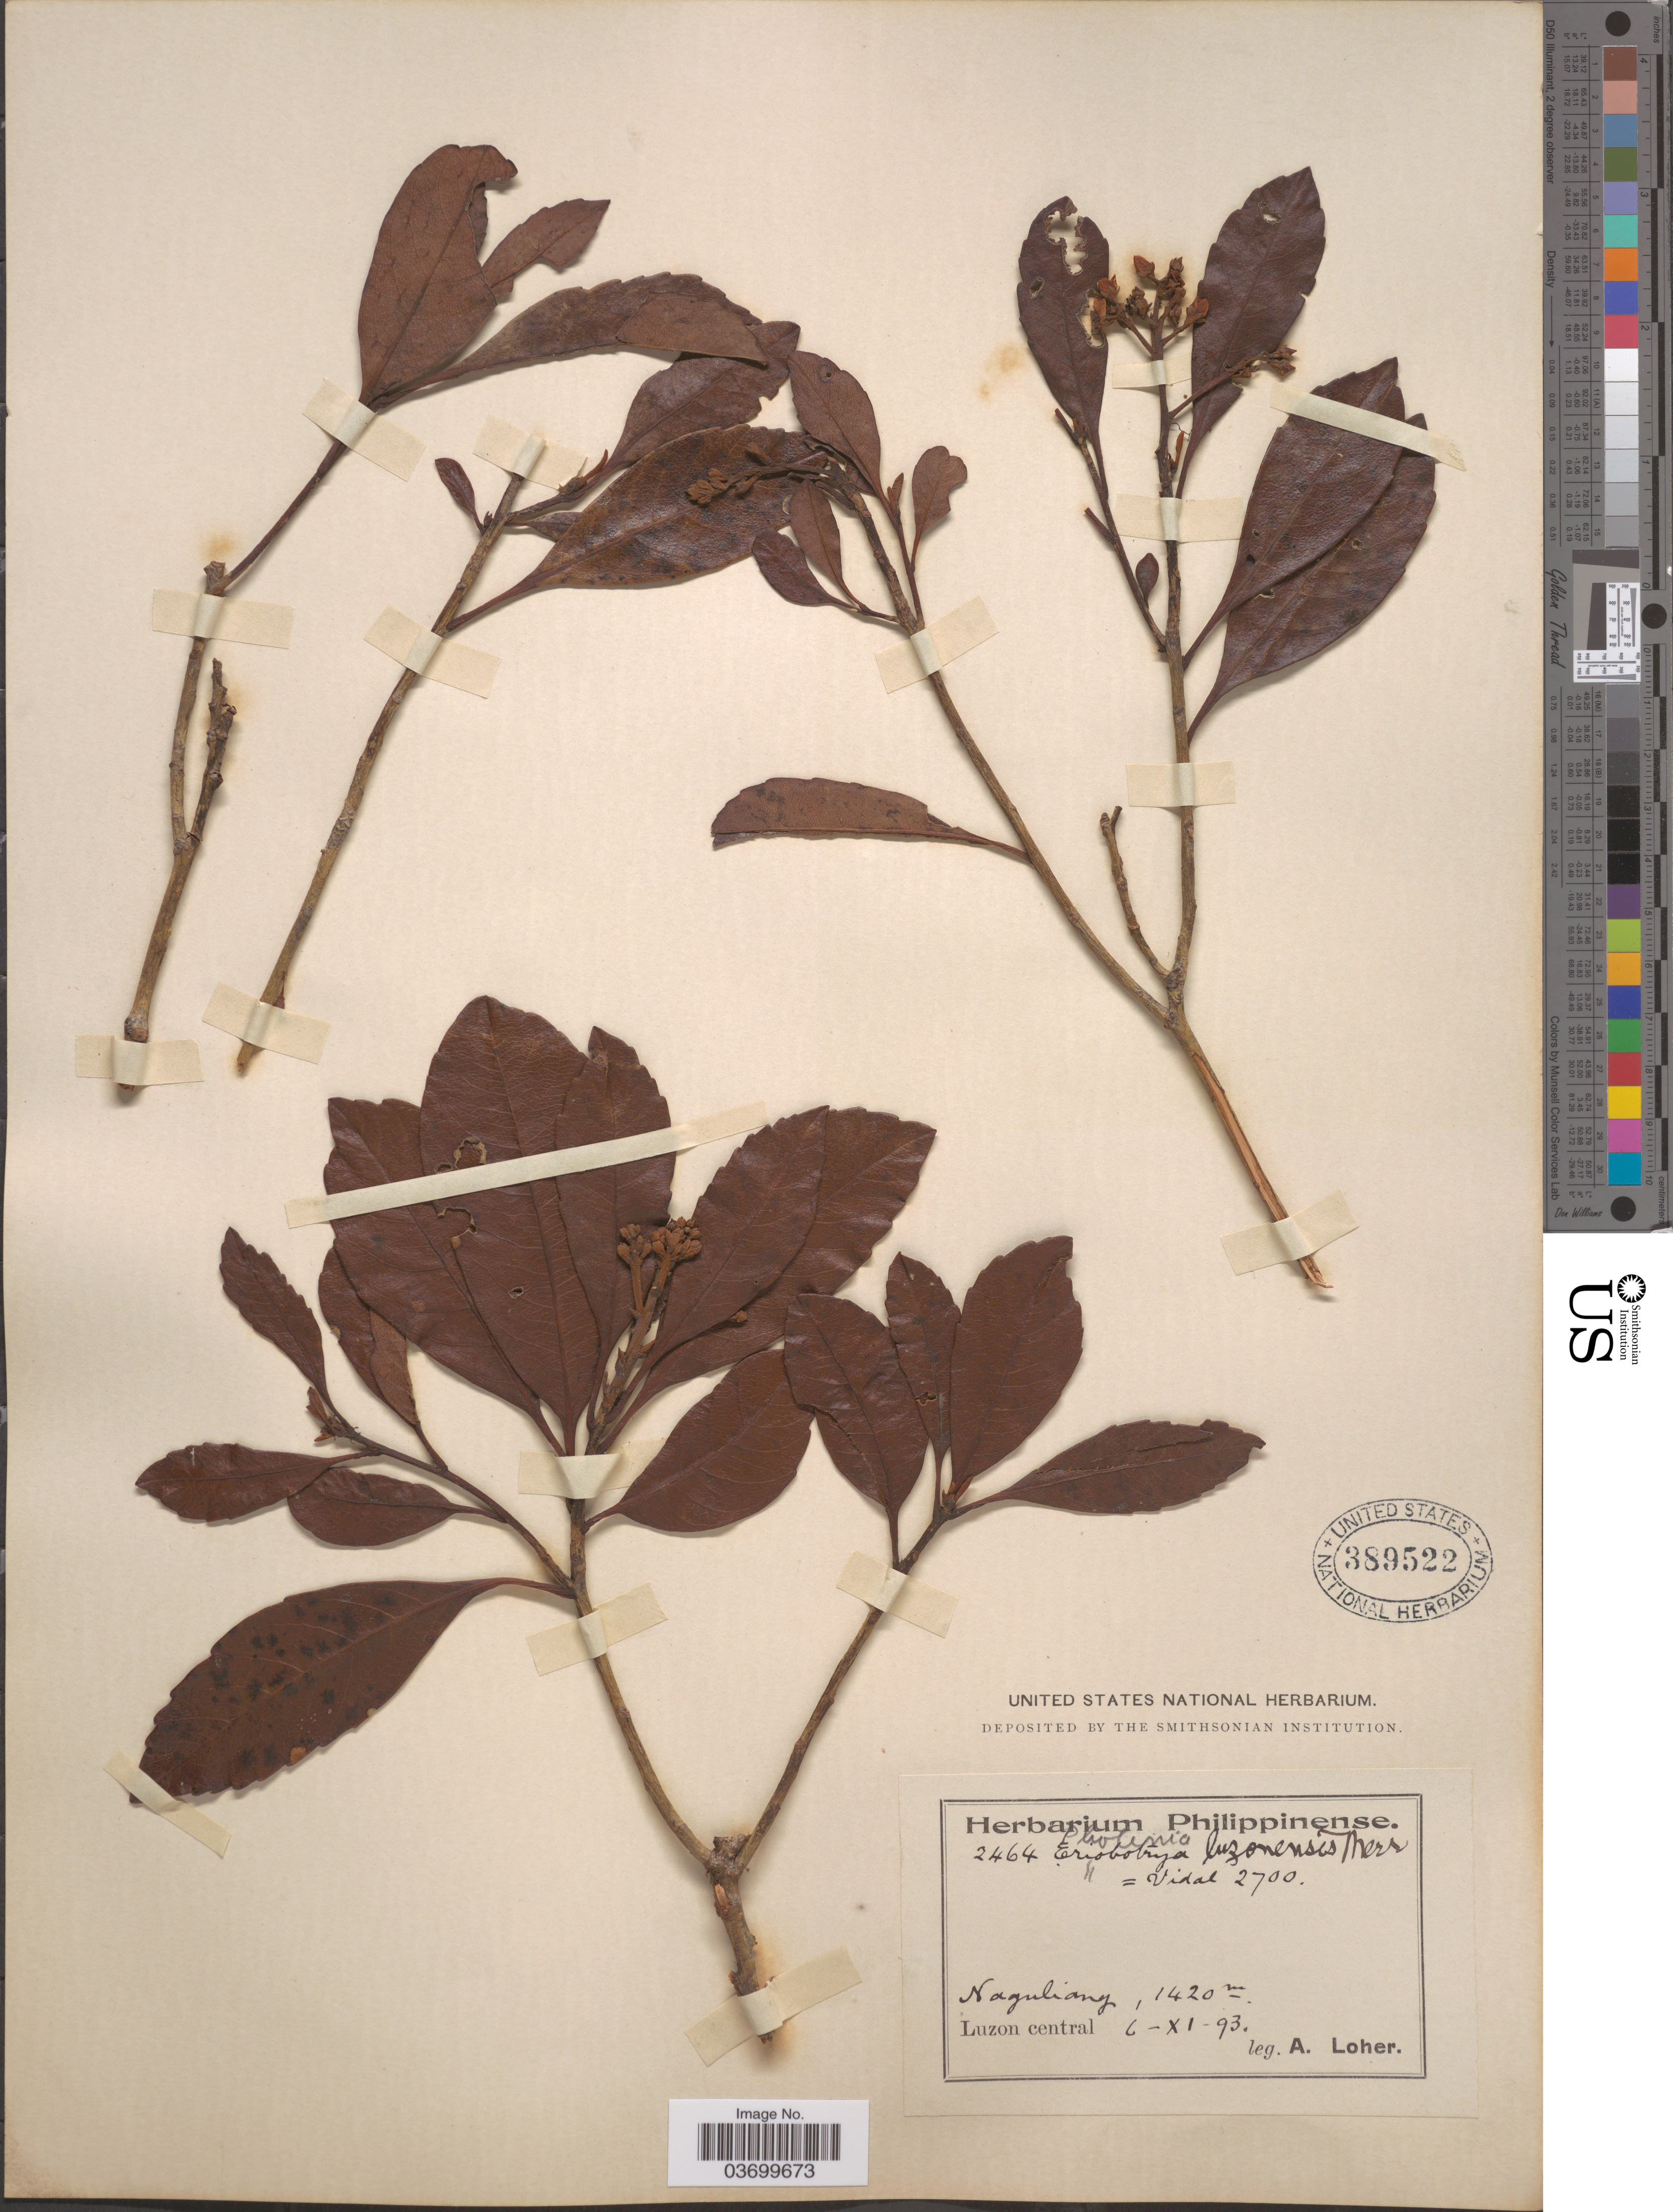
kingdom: Plantae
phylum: Tracheophyta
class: Magnoliopsida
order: Rosales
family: Rosaceae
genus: Photinia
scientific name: Photinia luzonensis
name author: Merr.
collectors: A. Loher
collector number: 2464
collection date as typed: Transcribed d/m/y: 6/11/93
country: Philippines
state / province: Central Luzon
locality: Naguliang. Luzon central.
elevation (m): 1420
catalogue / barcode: US 389522